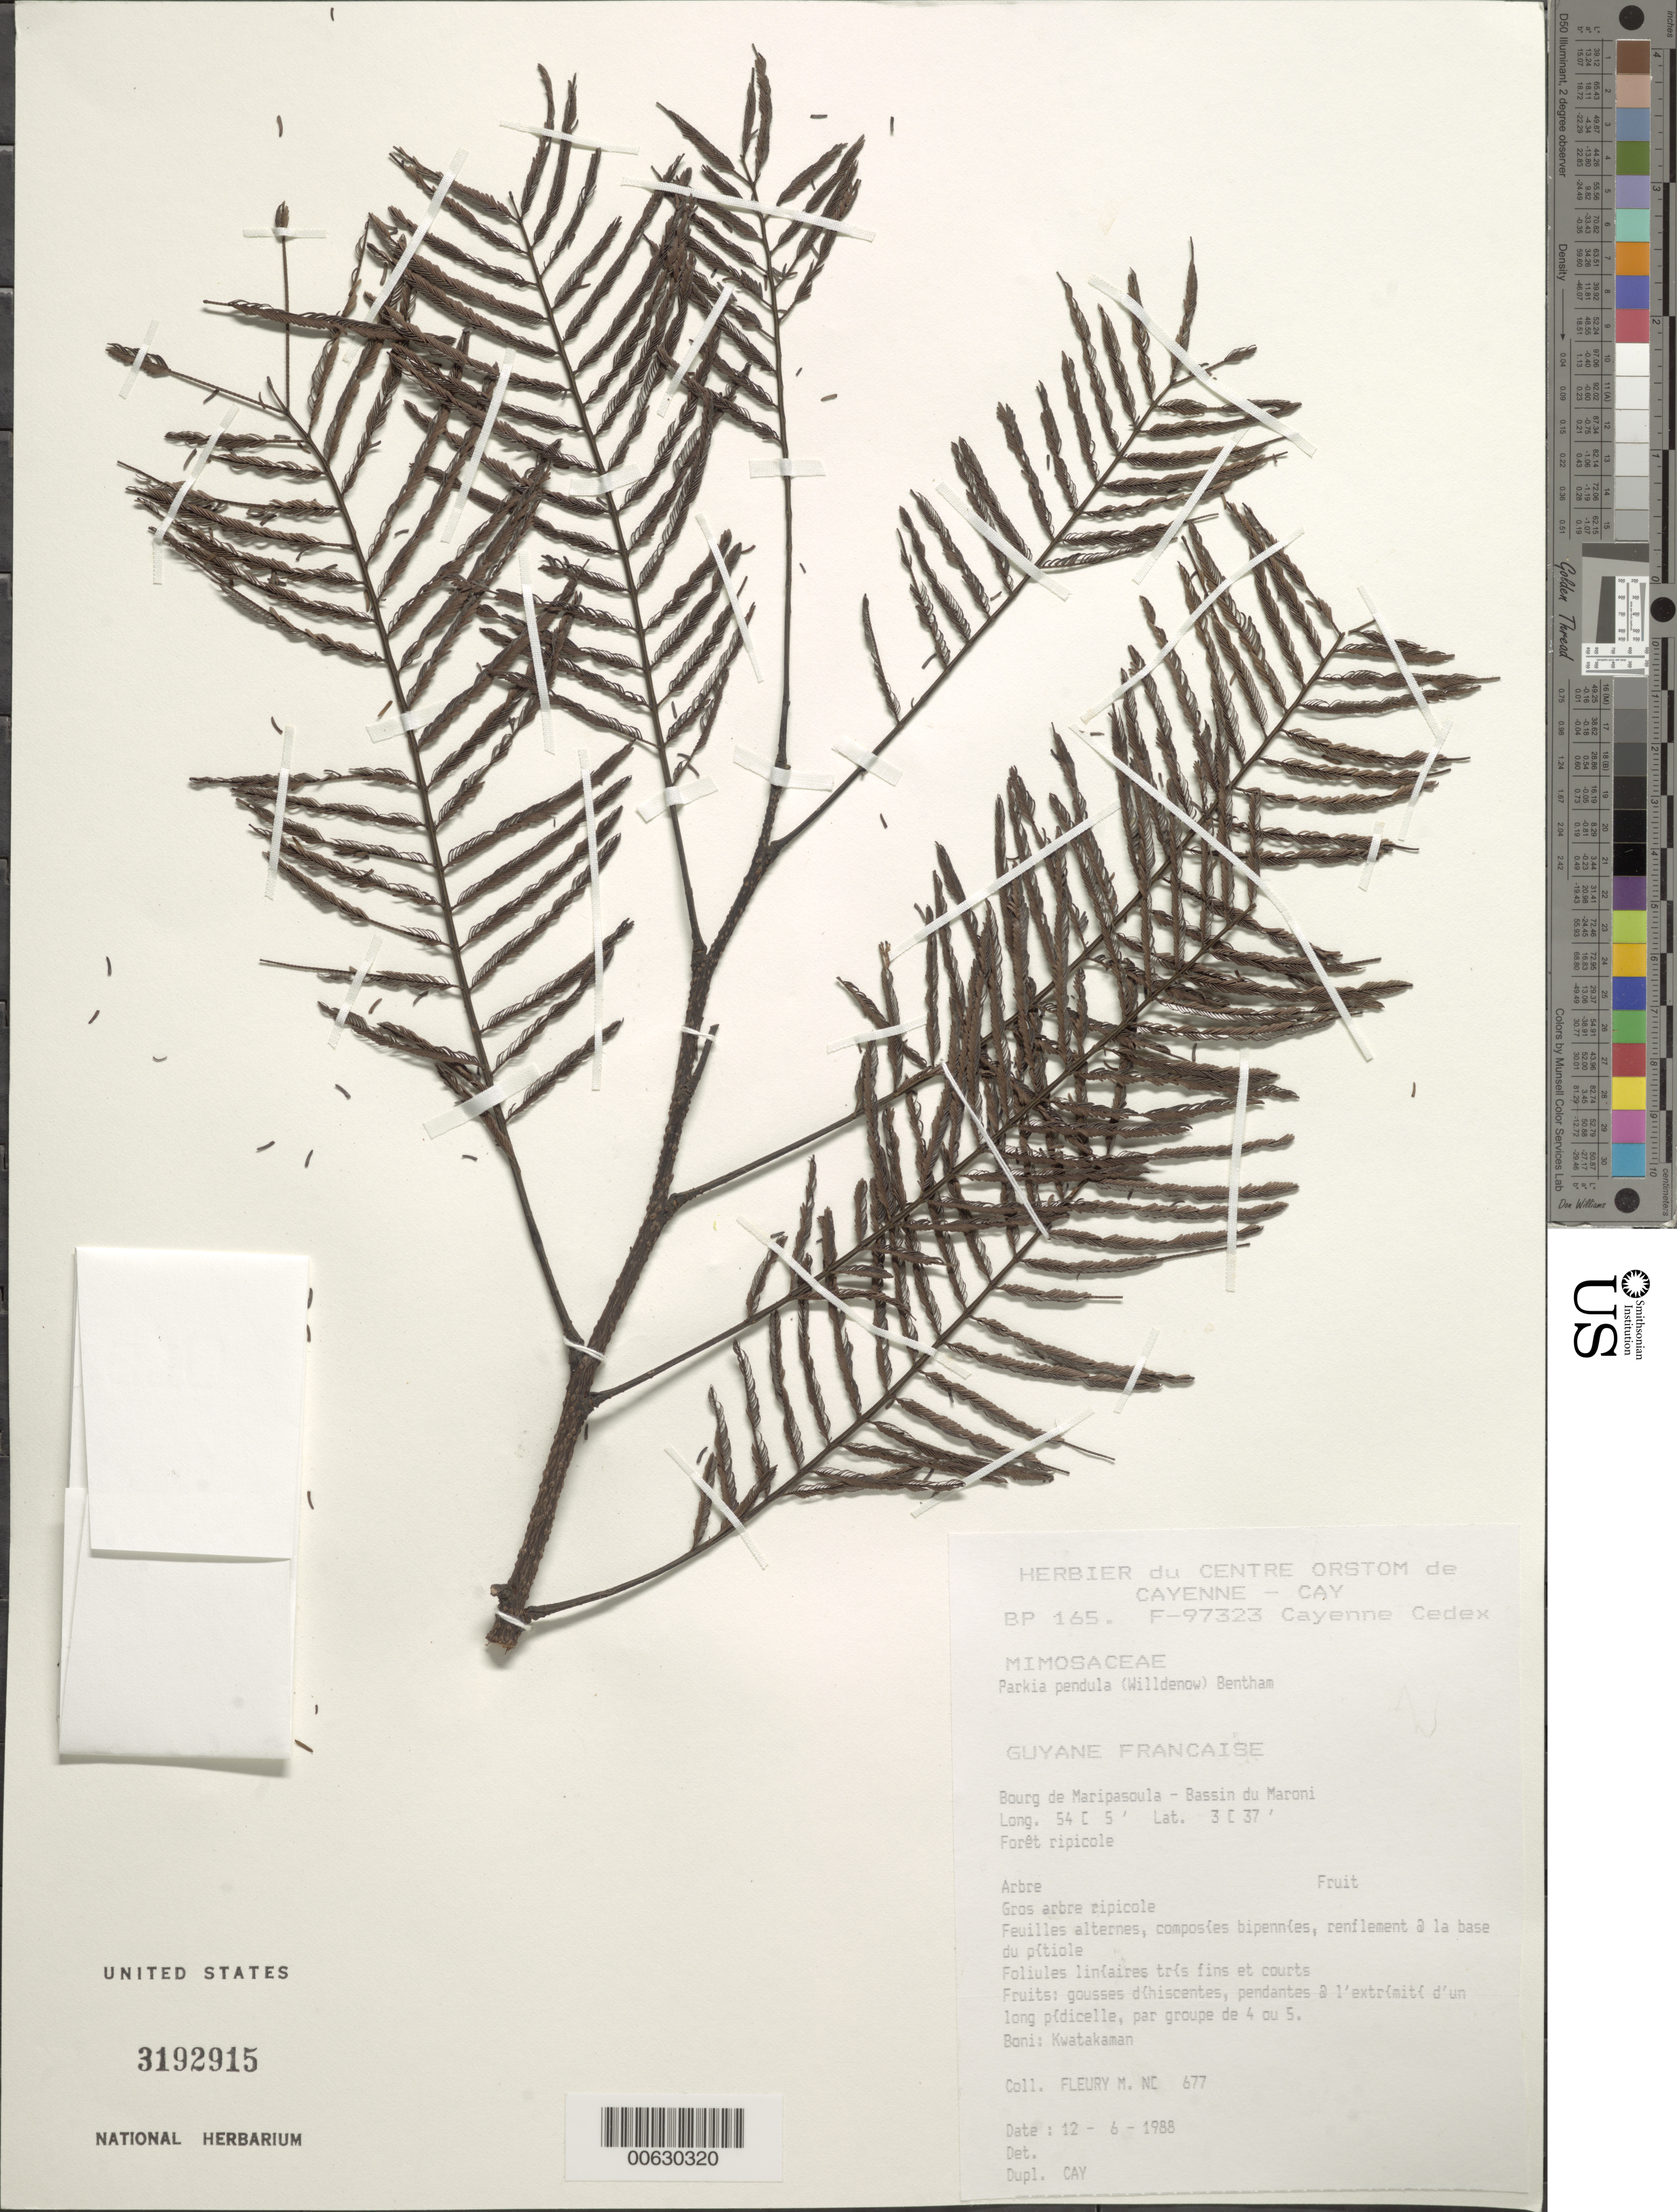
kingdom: Plantae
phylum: Tracheophyta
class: Magnoliopsida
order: Fabales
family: Fabaceae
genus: Parkia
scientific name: Parkia pendula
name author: Benth.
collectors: M. Fleury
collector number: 677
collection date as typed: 12-Jun-88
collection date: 1988-06-12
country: French Guiana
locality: Bourg de Maripasoula - Bassin du Maroni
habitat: Foret ripicole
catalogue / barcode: US 3192915